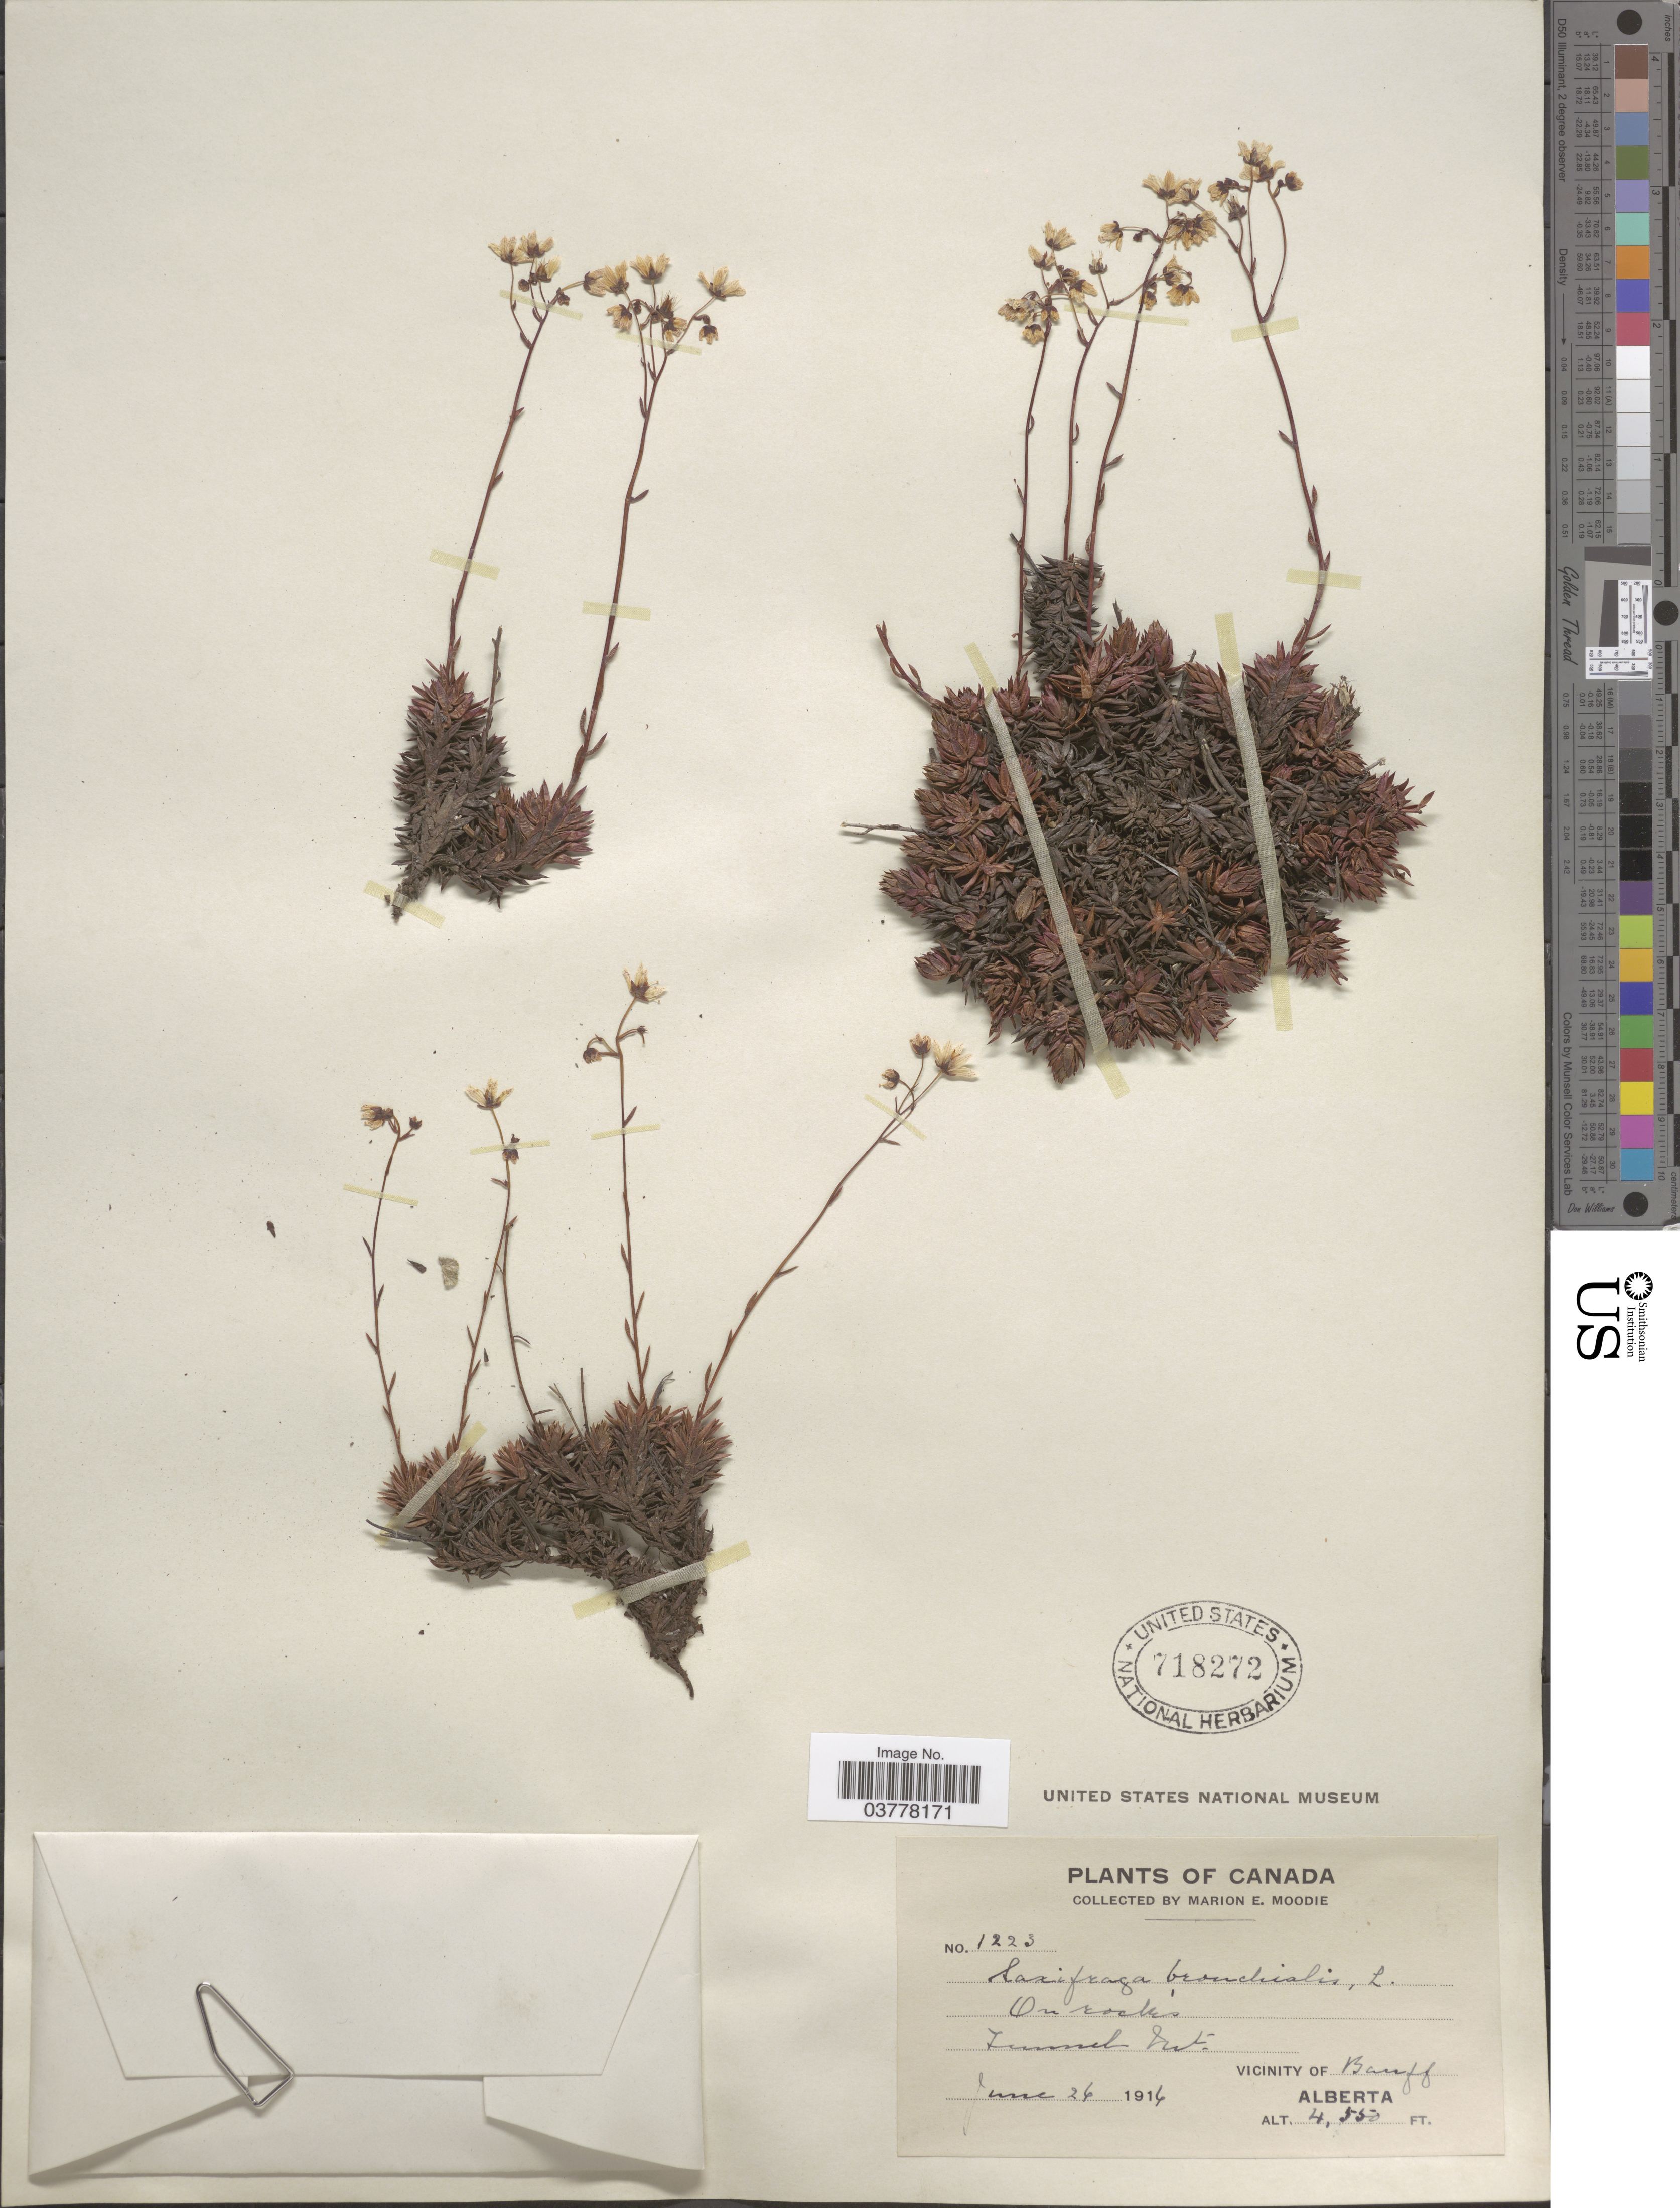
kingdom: Plantae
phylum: Tracheophyta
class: Magnoliopsida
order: Saxifragales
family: Saxifragaceae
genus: Saxifraga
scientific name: Saxifraga bronchialis subsp. austromontana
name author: (Wiegand) Piper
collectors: M. E. Moodie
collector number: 1223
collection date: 1916-06-26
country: Canada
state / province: Alberta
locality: Tunnel Mt. Vicinity of Banff.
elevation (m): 1387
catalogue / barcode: US 718272